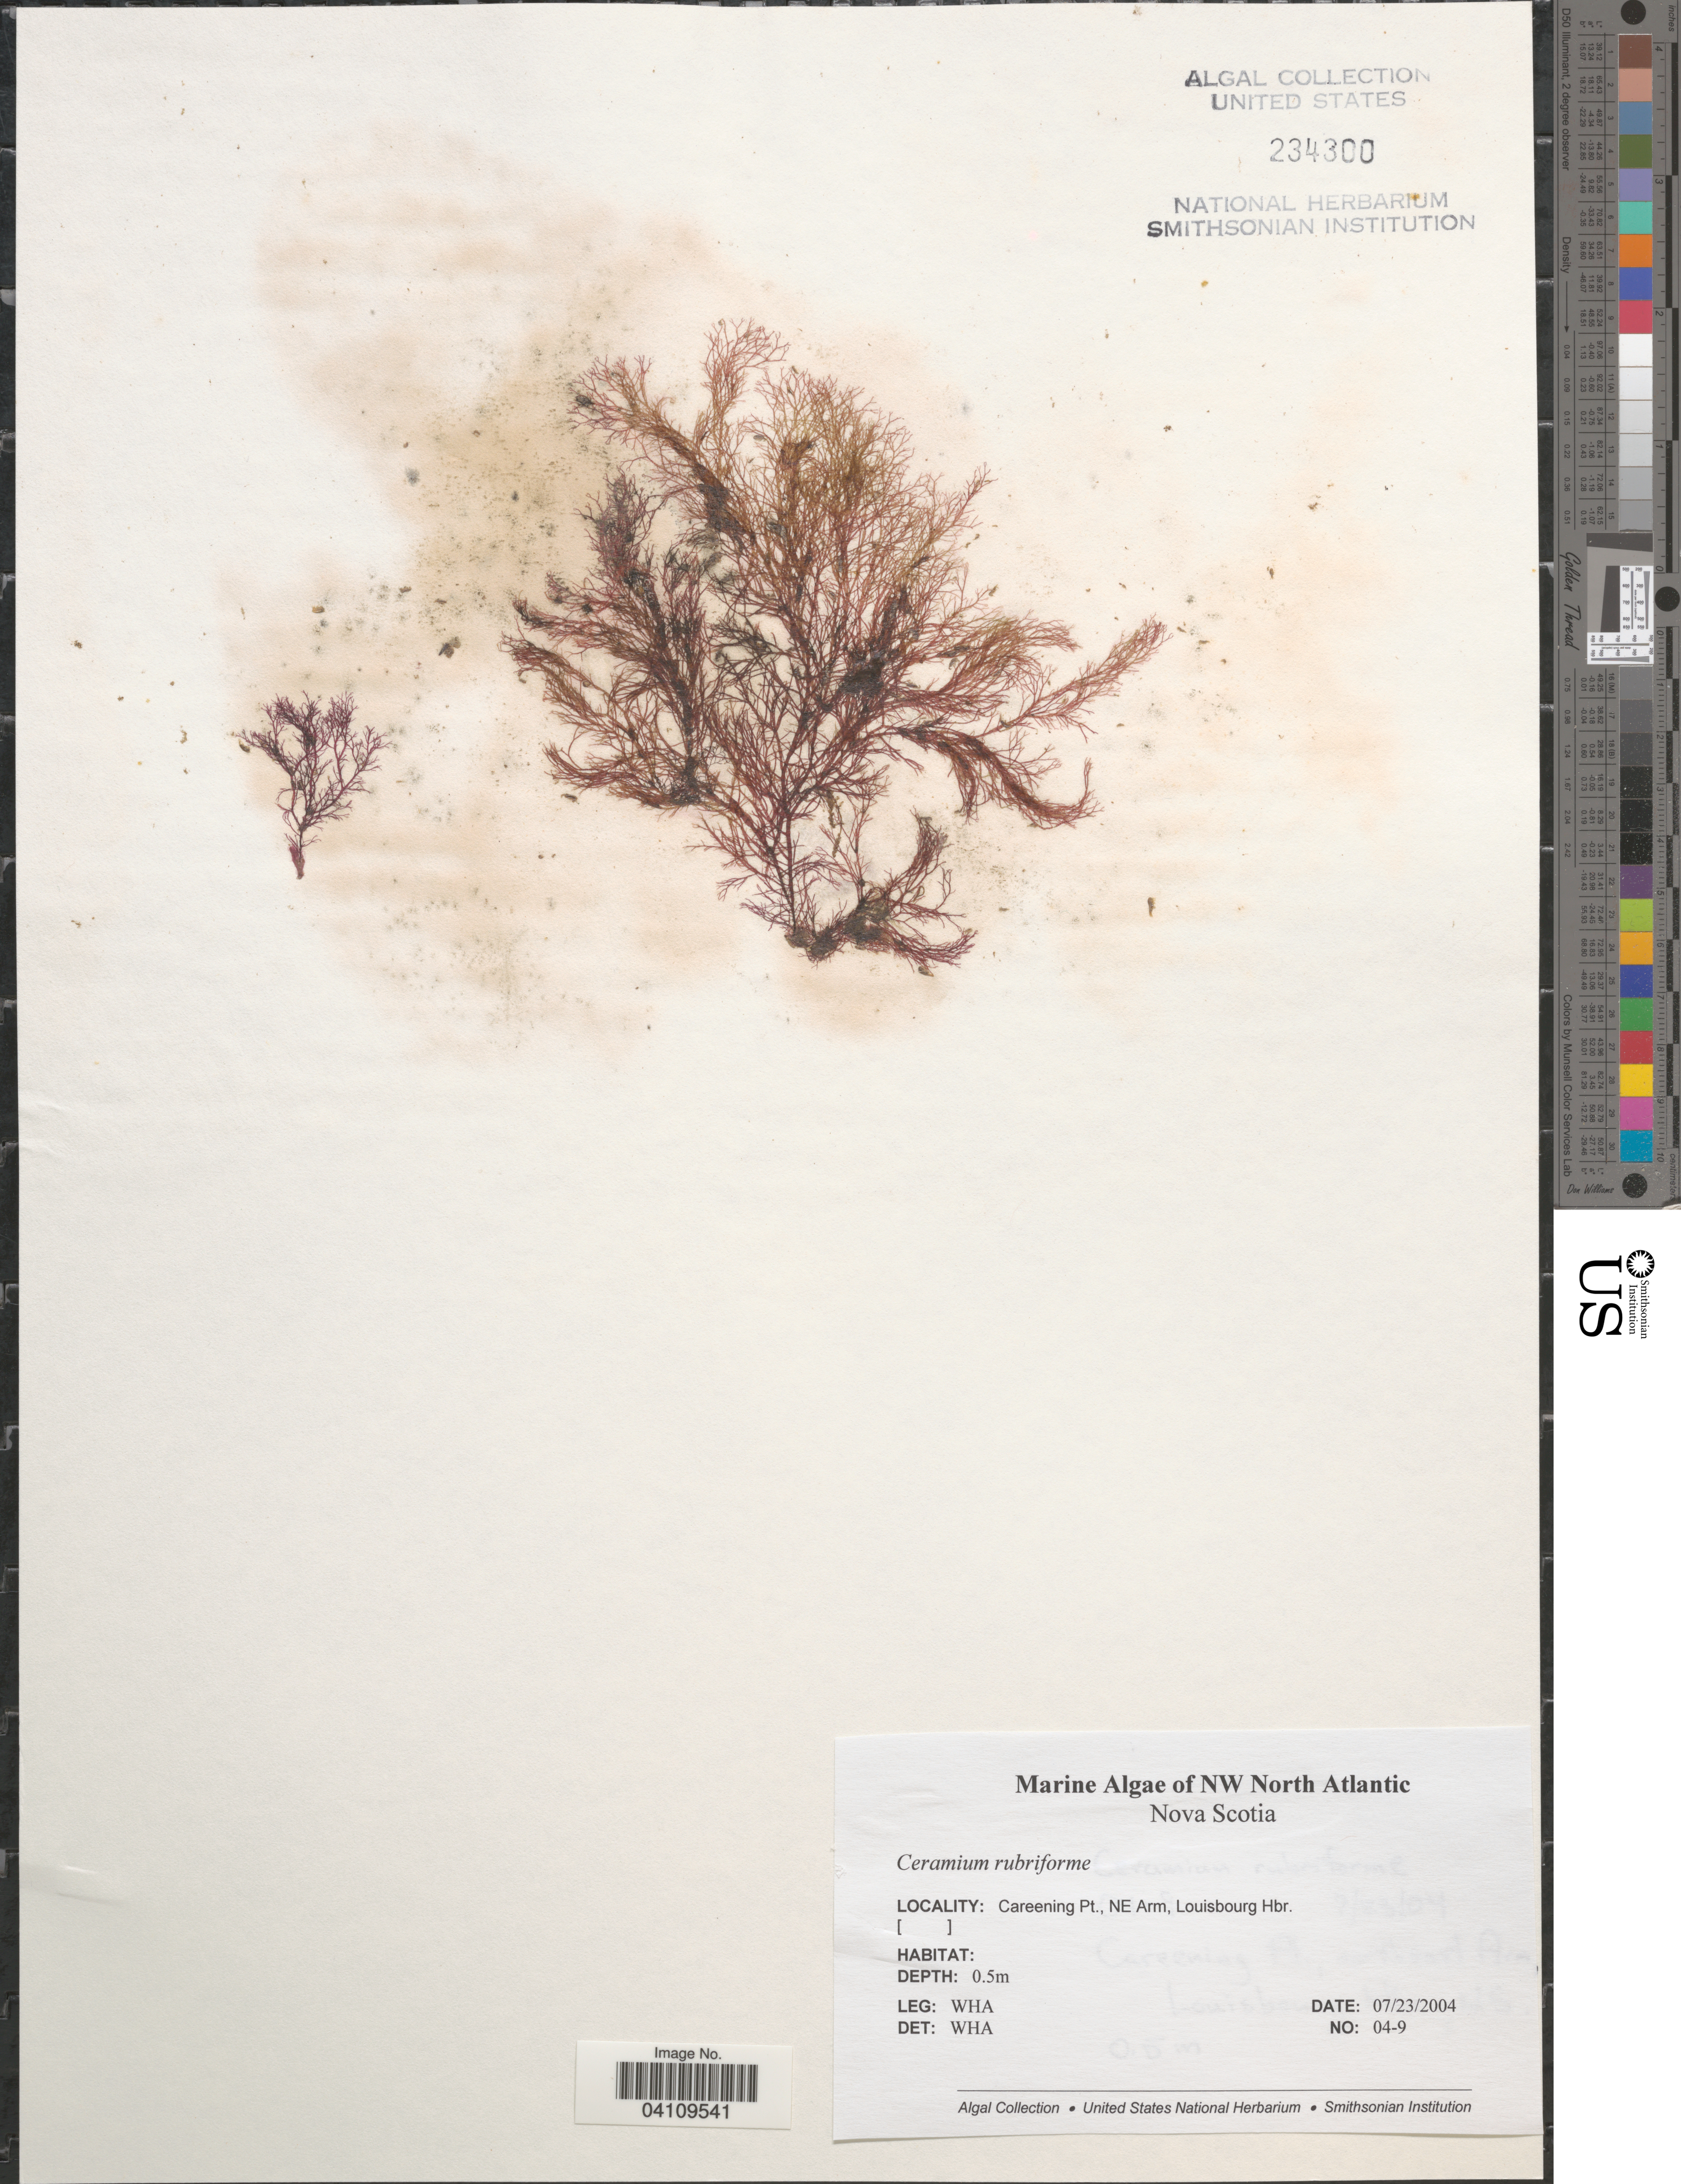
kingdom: Plantae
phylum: Rhodophyta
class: Florideophyceae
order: Ceramiales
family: Ceramiaceae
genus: Ceramium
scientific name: Ceramium arborescens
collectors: W. H. Adey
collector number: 04-9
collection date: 2004-07-23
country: Canada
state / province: Nova Scotia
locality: NW North Atlantic. Careening Pt., NE Arm, Louisbourg Hbr.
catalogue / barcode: US 234300